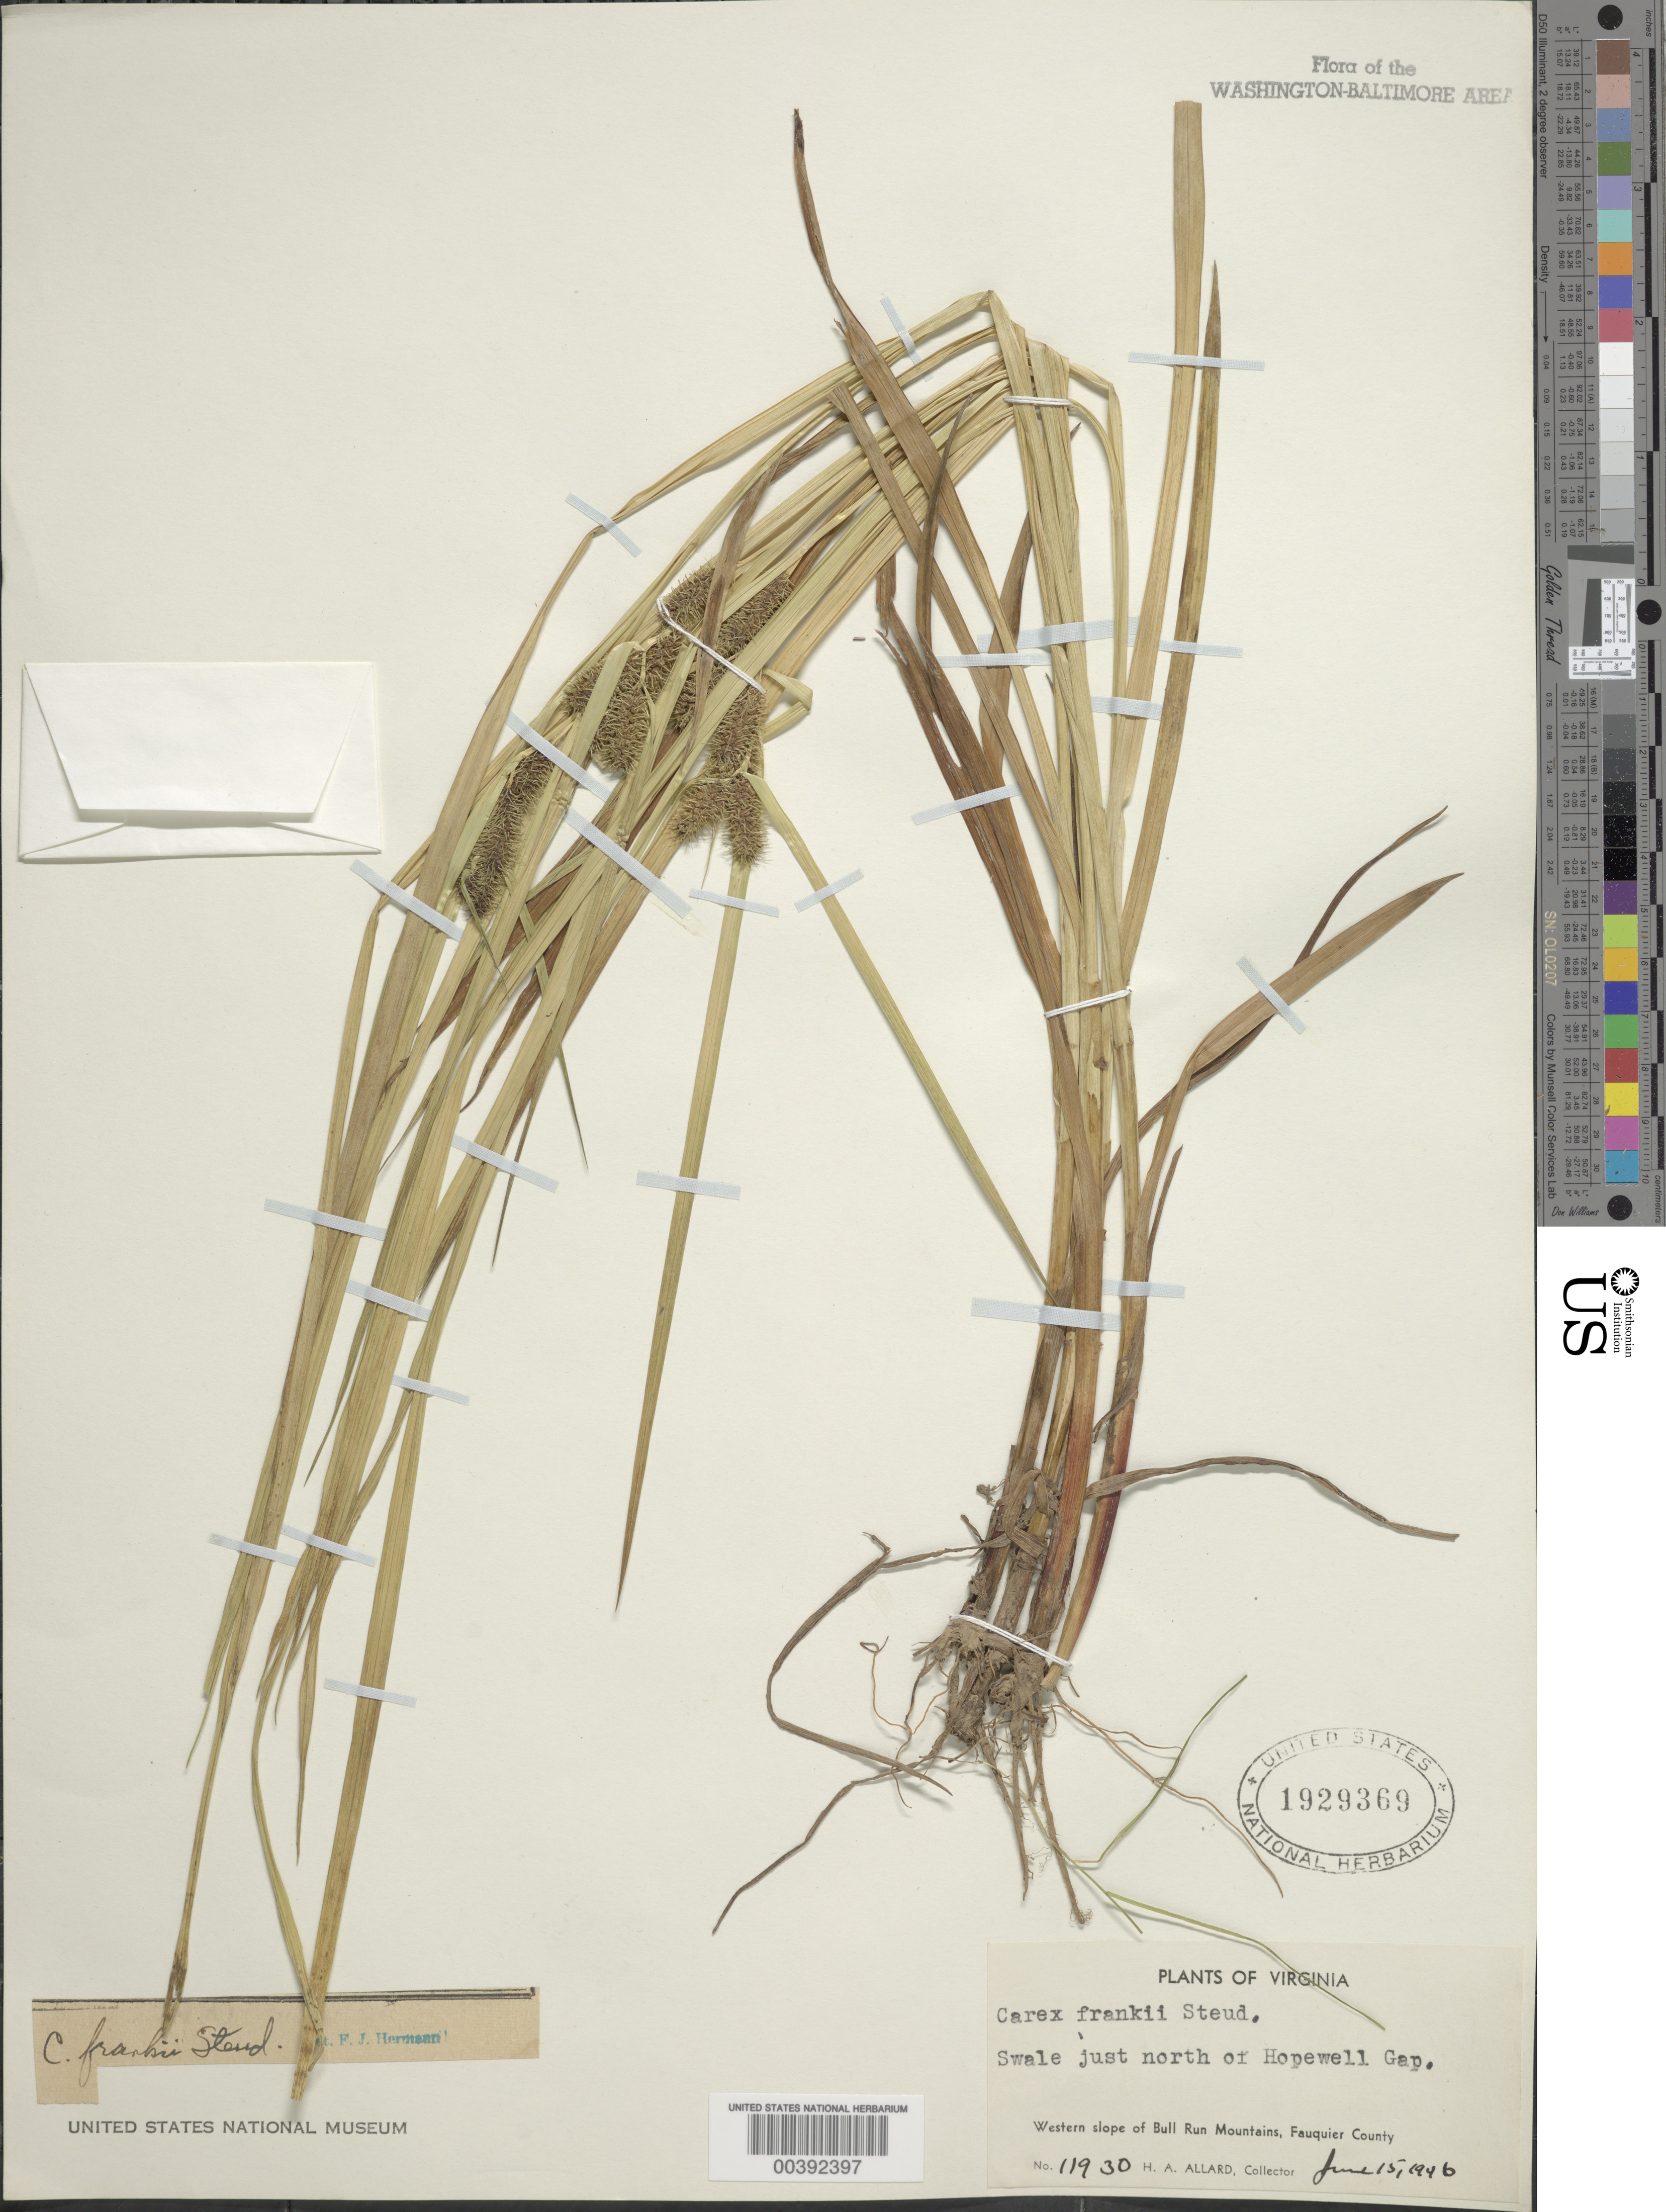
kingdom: Plantae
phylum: Tracheophyta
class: Liliopsida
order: Poales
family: Cyperaceae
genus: Carex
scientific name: Carex frankii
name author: Kunth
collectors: H. A. Allard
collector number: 11930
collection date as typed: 15 Jun 1946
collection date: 1946-06-15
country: United States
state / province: Virginia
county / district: Fauquier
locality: North of Hopewell Gap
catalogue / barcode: US 1929369